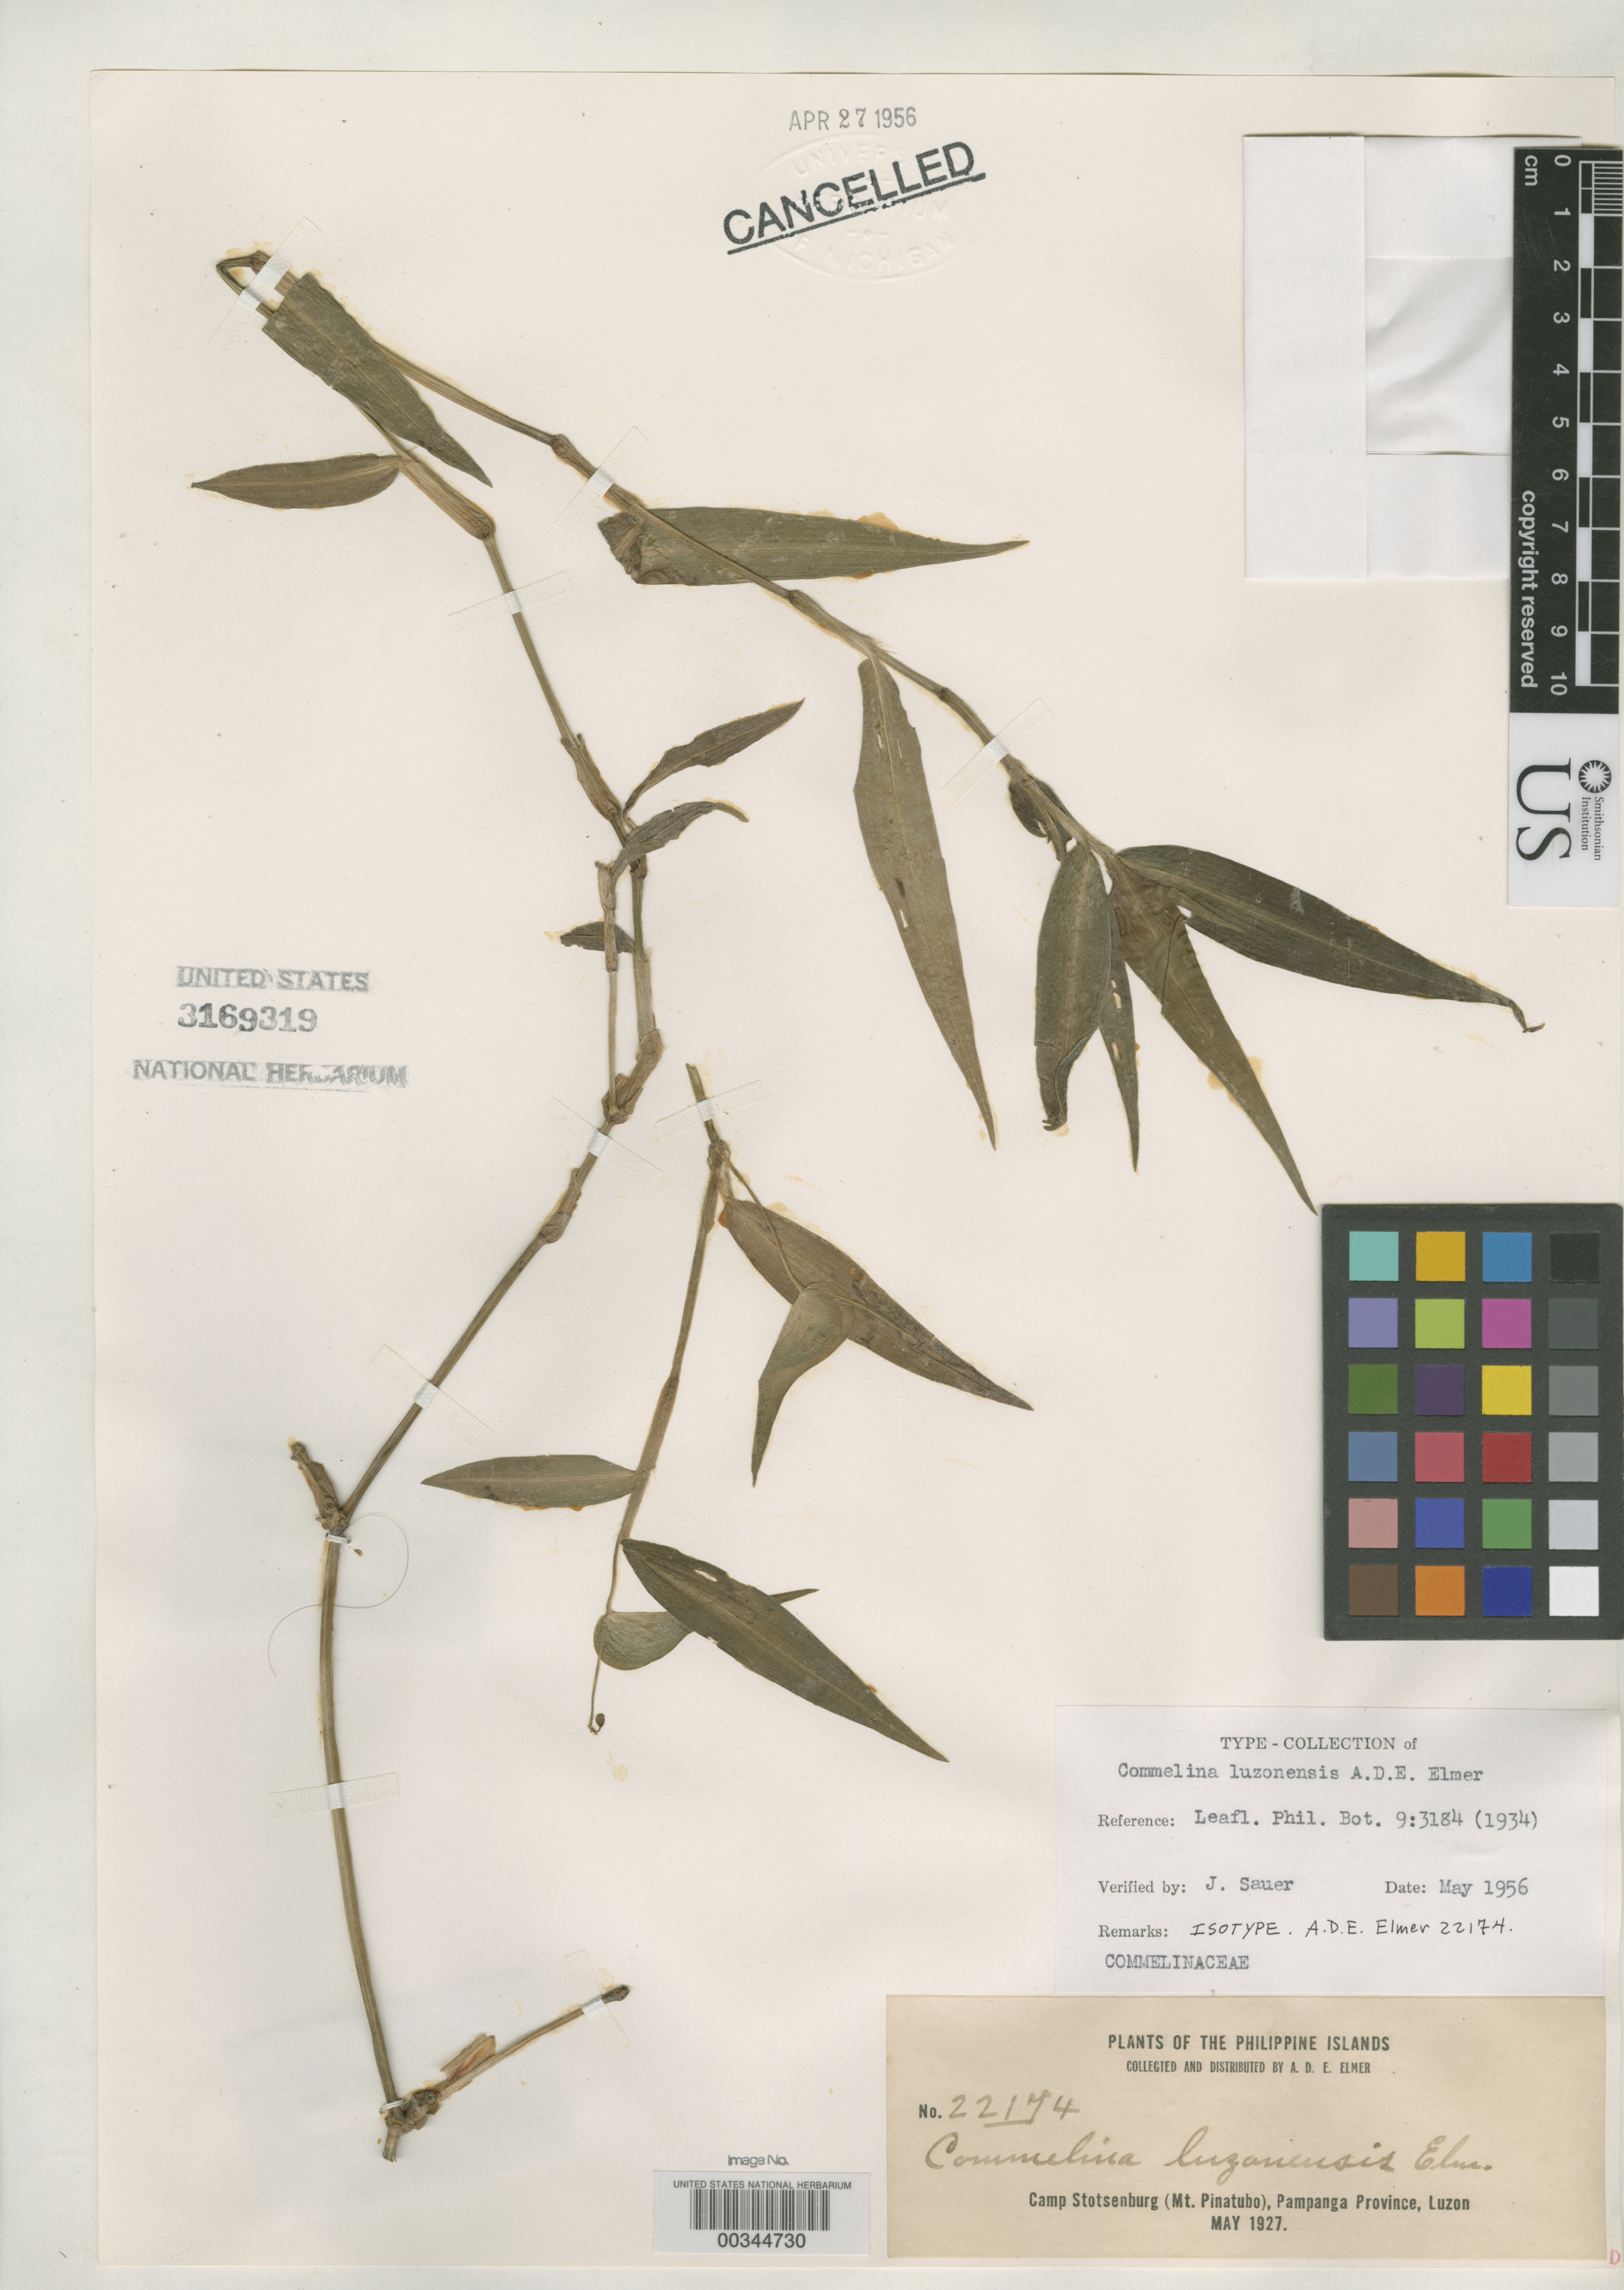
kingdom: Plantae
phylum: Tracheophyta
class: Liliopsida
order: Commelinales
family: Commelinaceae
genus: Commelina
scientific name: Commelina luzonensis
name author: Elmer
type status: Isotype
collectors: A. D. E. Elmer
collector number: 22174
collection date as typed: May 1927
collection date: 1927-05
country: Philippines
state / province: Central Luzon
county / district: Pampanga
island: Luzon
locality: Mt. Pinatubo, Camp Stotsenburg.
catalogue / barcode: US 3169319